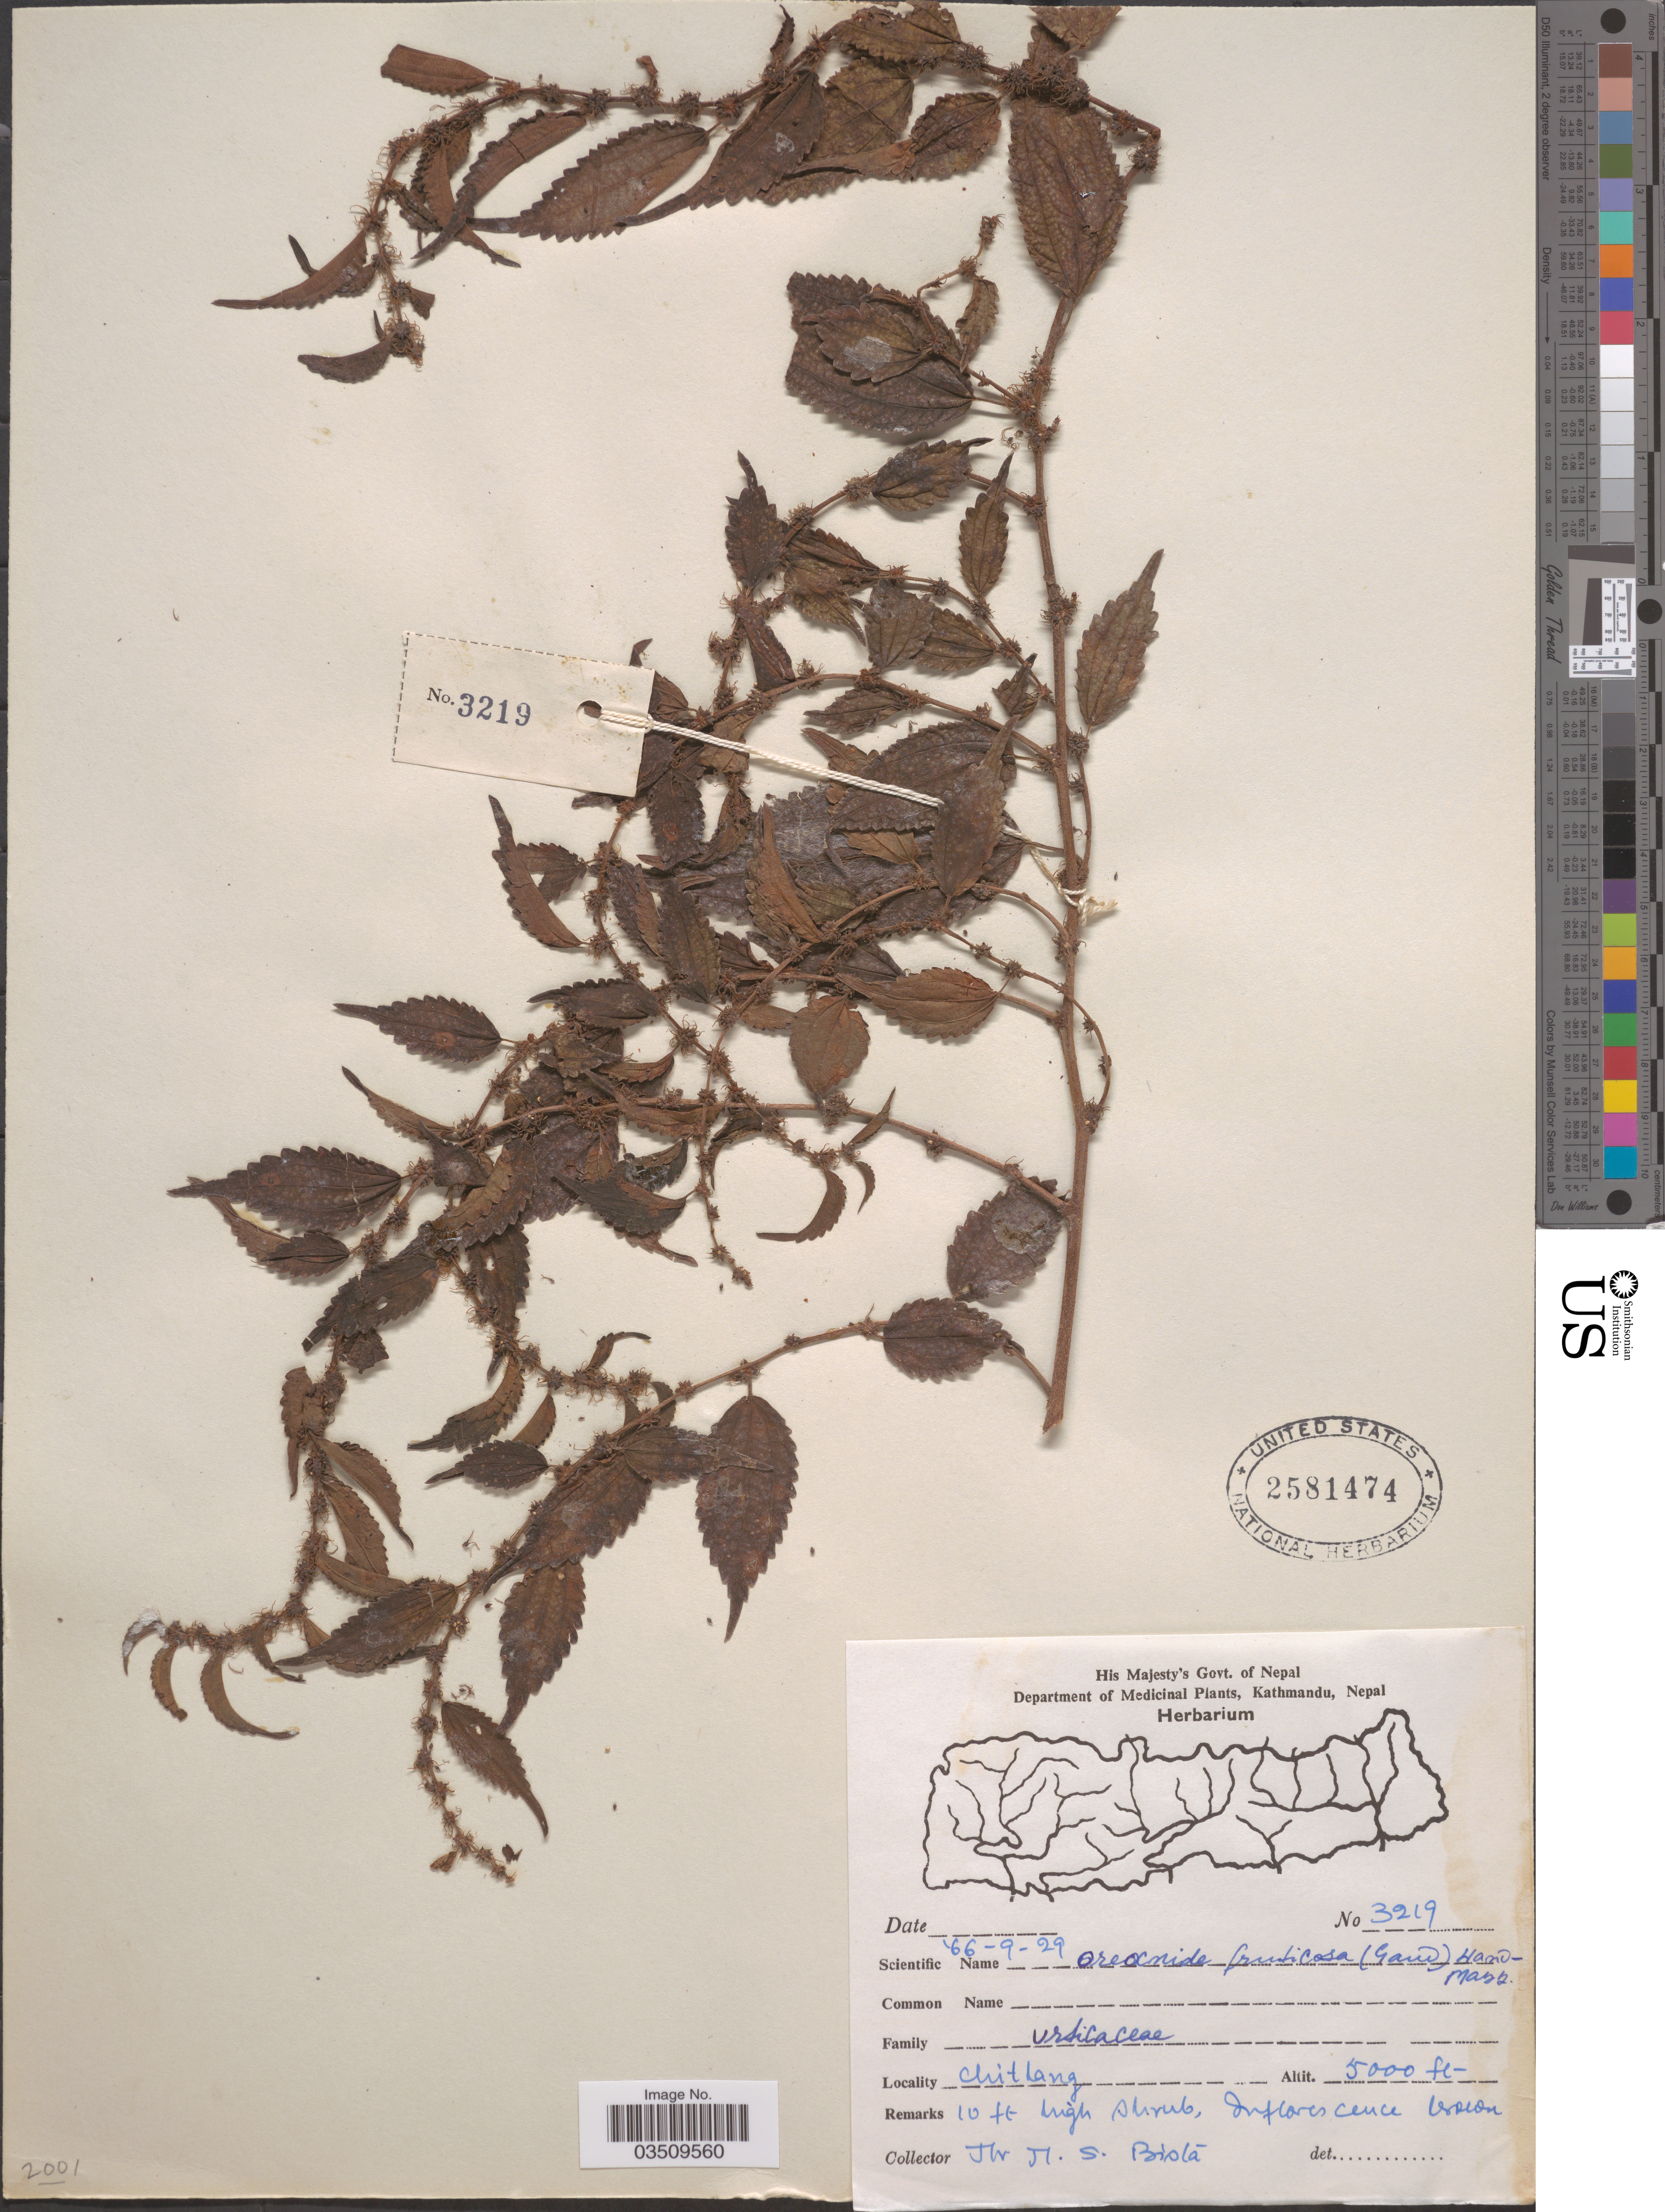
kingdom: Plantae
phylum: Tracheophyta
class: Magnoliopsida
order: Rosales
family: Urticaceae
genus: Oreocnide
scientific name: Oreocnide frutescens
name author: (Thunb.) Miq.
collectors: M. Bista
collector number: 3219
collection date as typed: Transcribed d/m/y: 29/9/66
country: Nepal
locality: Chitlang.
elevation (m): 1524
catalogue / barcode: US 2581474